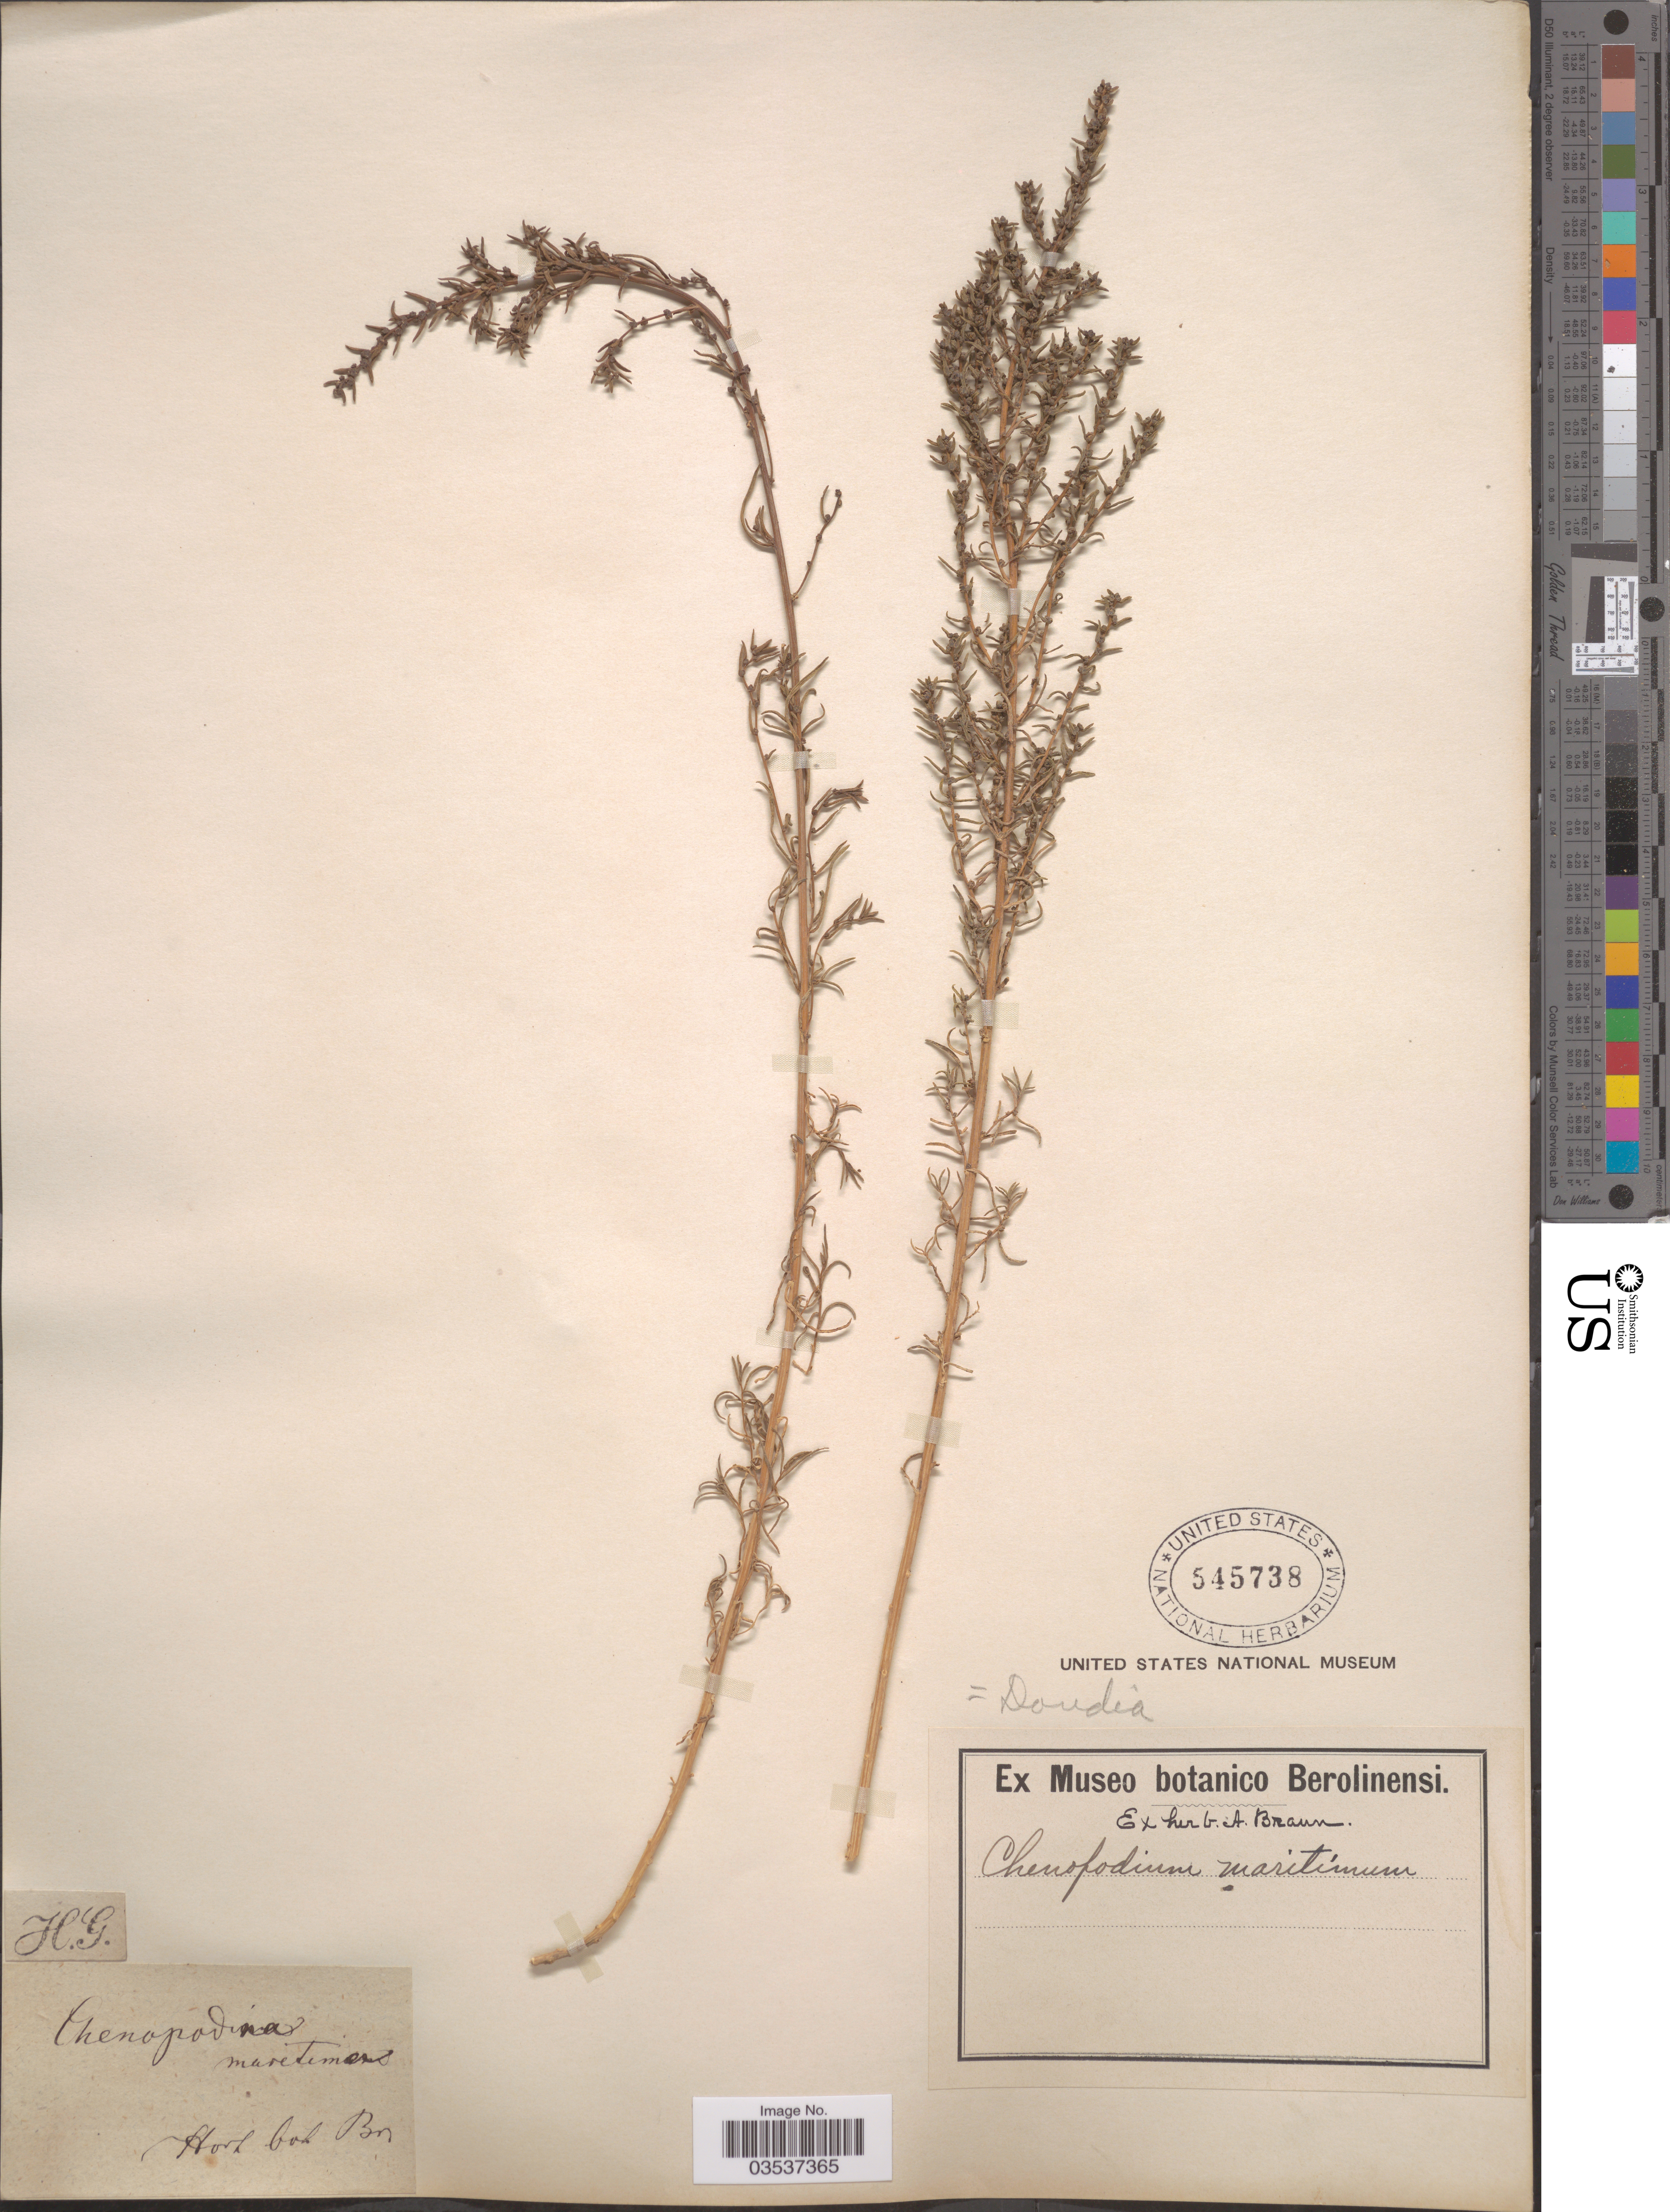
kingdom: Plantae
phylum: Tracheophyta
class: Magnoliopsida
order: Caryophyllales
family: Amaranthaceae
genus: Suaeda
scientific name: Suaeda maritima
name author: (L.) Dumort.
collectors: H. G.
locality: Hort bot Br [interpreted].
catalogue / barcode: US 545738